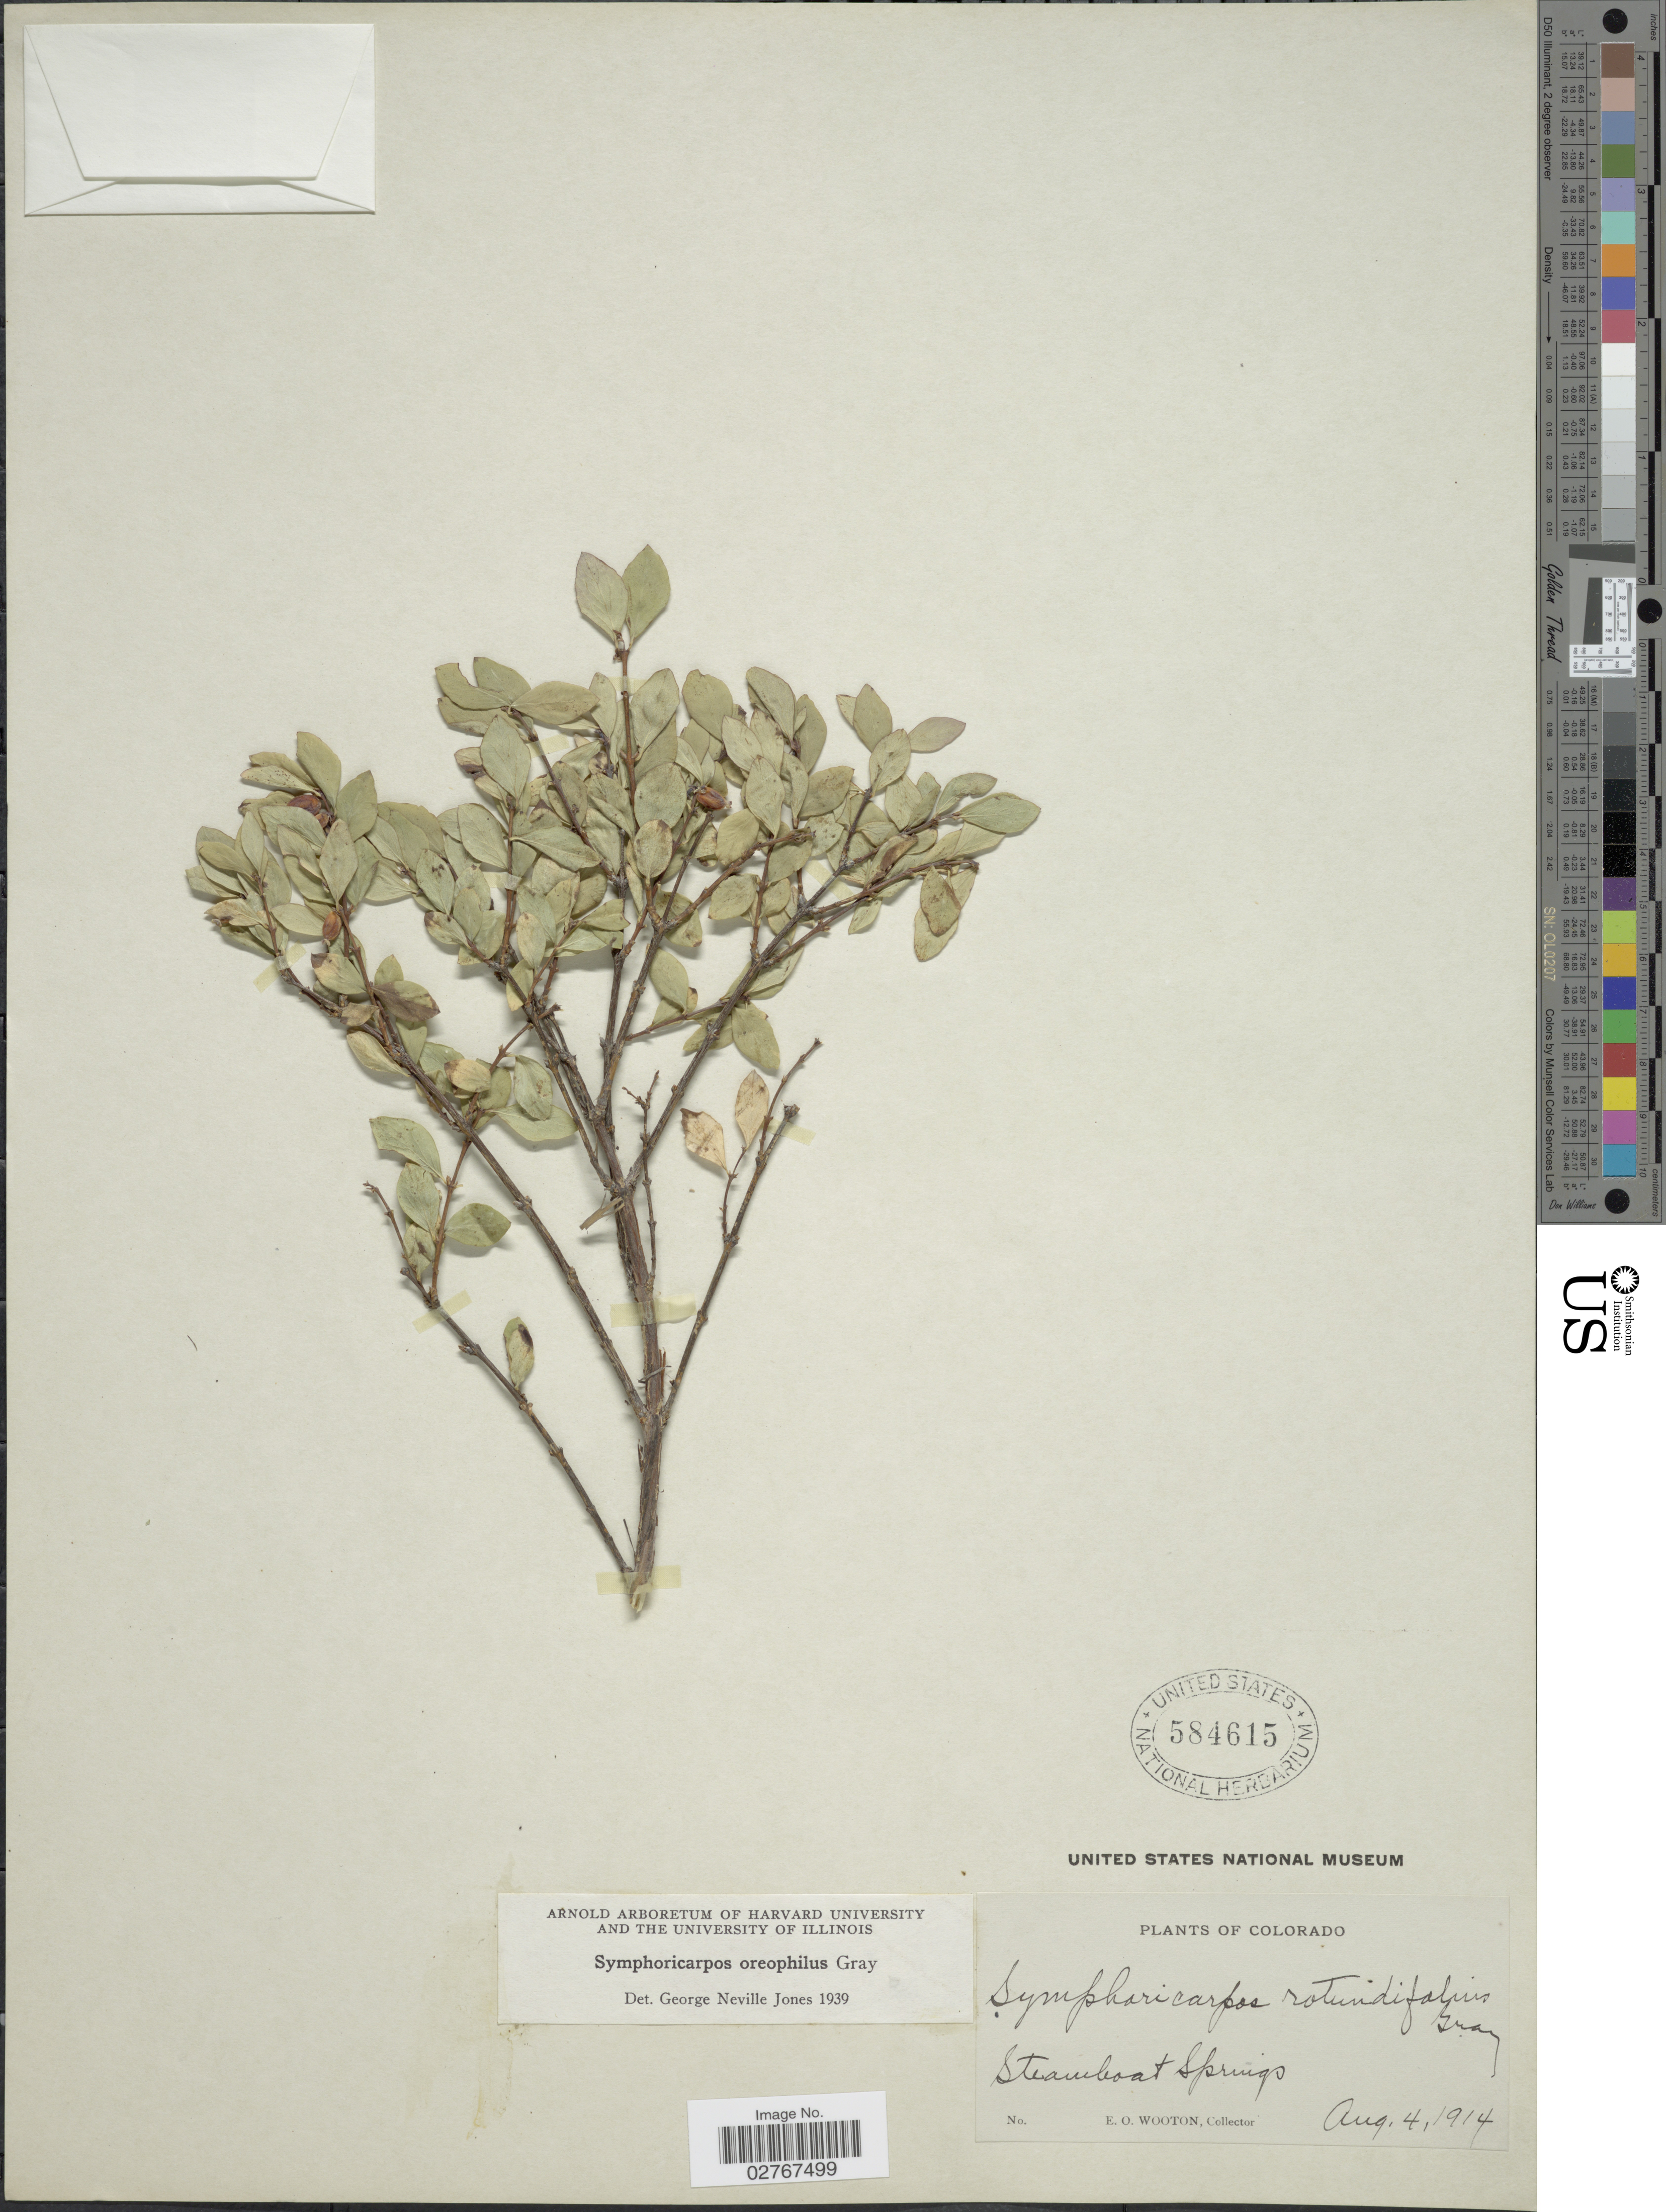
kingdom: Plantae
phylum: Tracheophyta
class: Magnoliopsida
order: Dipsacales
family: Caprifoliaceae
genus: Symphoricarpos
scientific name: Symphoricarpos oreophilus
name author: A. Gray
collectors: E. O. Wooton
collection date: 1914-08-04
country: United States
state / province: Colorado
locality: Steamboat Springs.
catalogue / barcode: US 584615